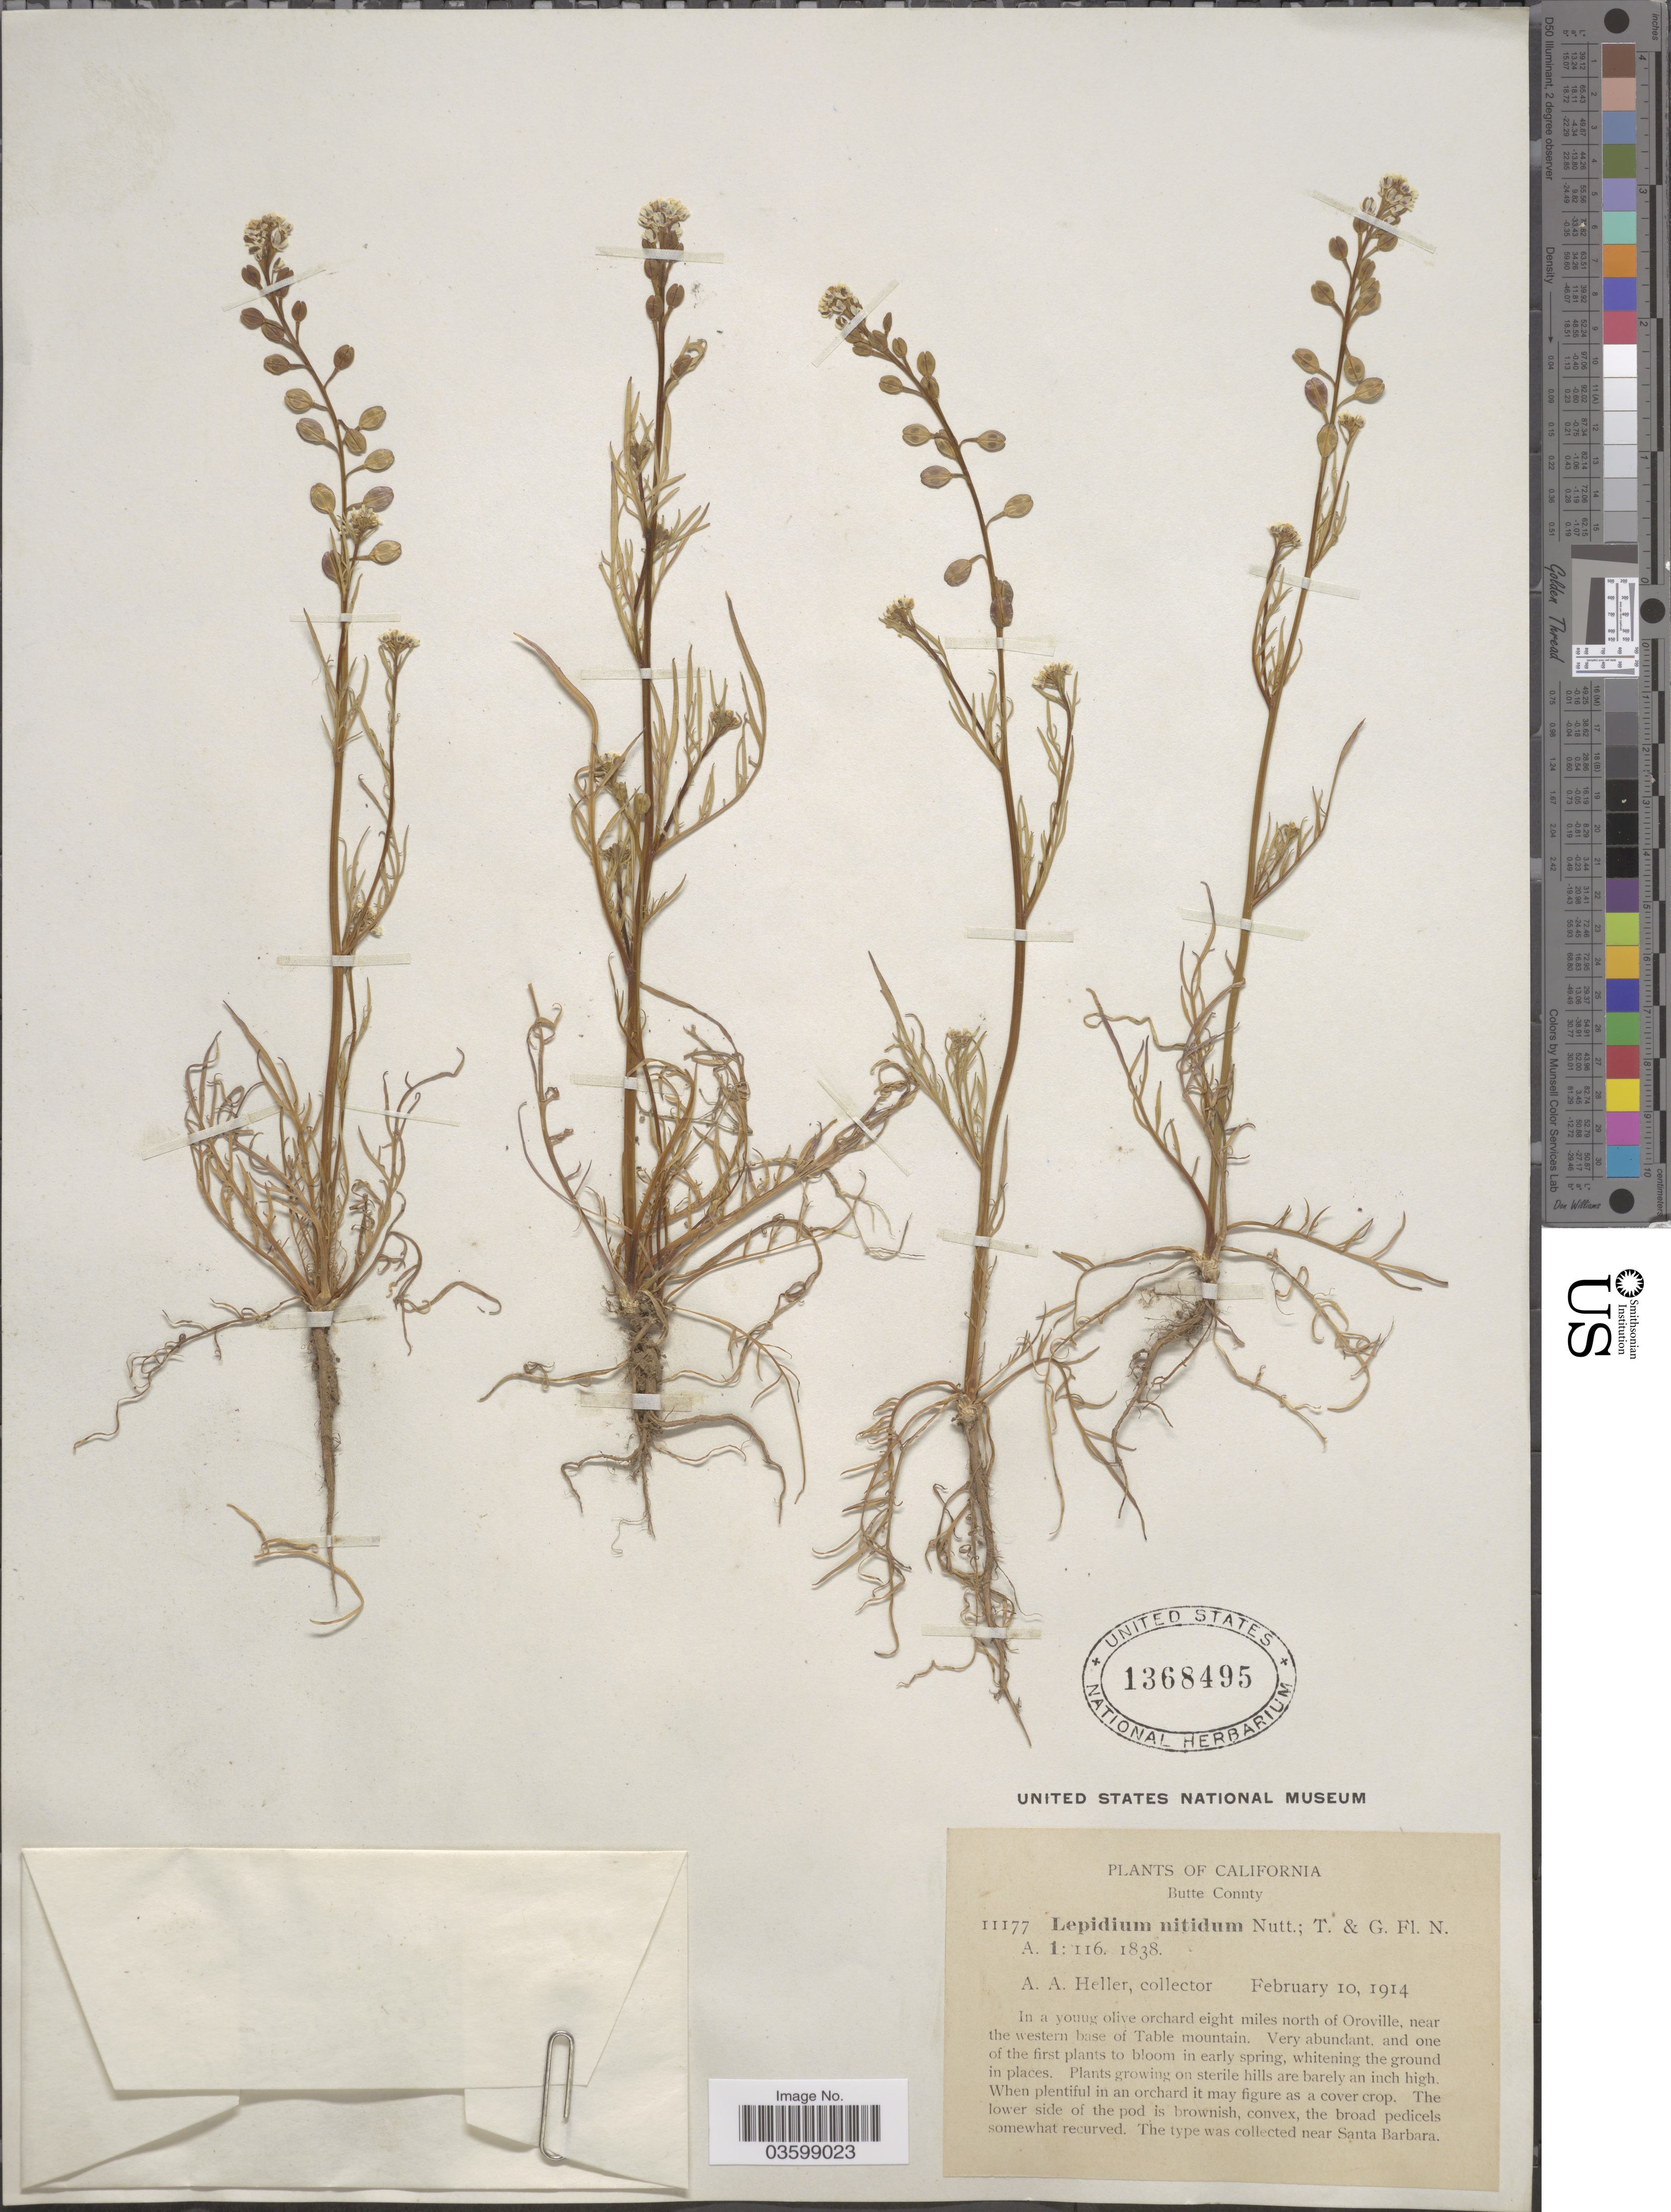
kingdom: Plantae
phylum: Tracheophyta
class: Magnoliopsida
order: Brassicales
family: Brassicaceae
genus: Lepidium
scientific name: Lepidium nitidum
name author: Nutt.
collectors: A. A. Heller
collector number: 11177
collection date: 1914-02-10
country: United States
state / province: California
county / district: Butte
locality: Butte Connty. In a youung olive orchard eight miles north of Oroville, near the western base of Table mountain.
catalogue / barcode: US 1368495